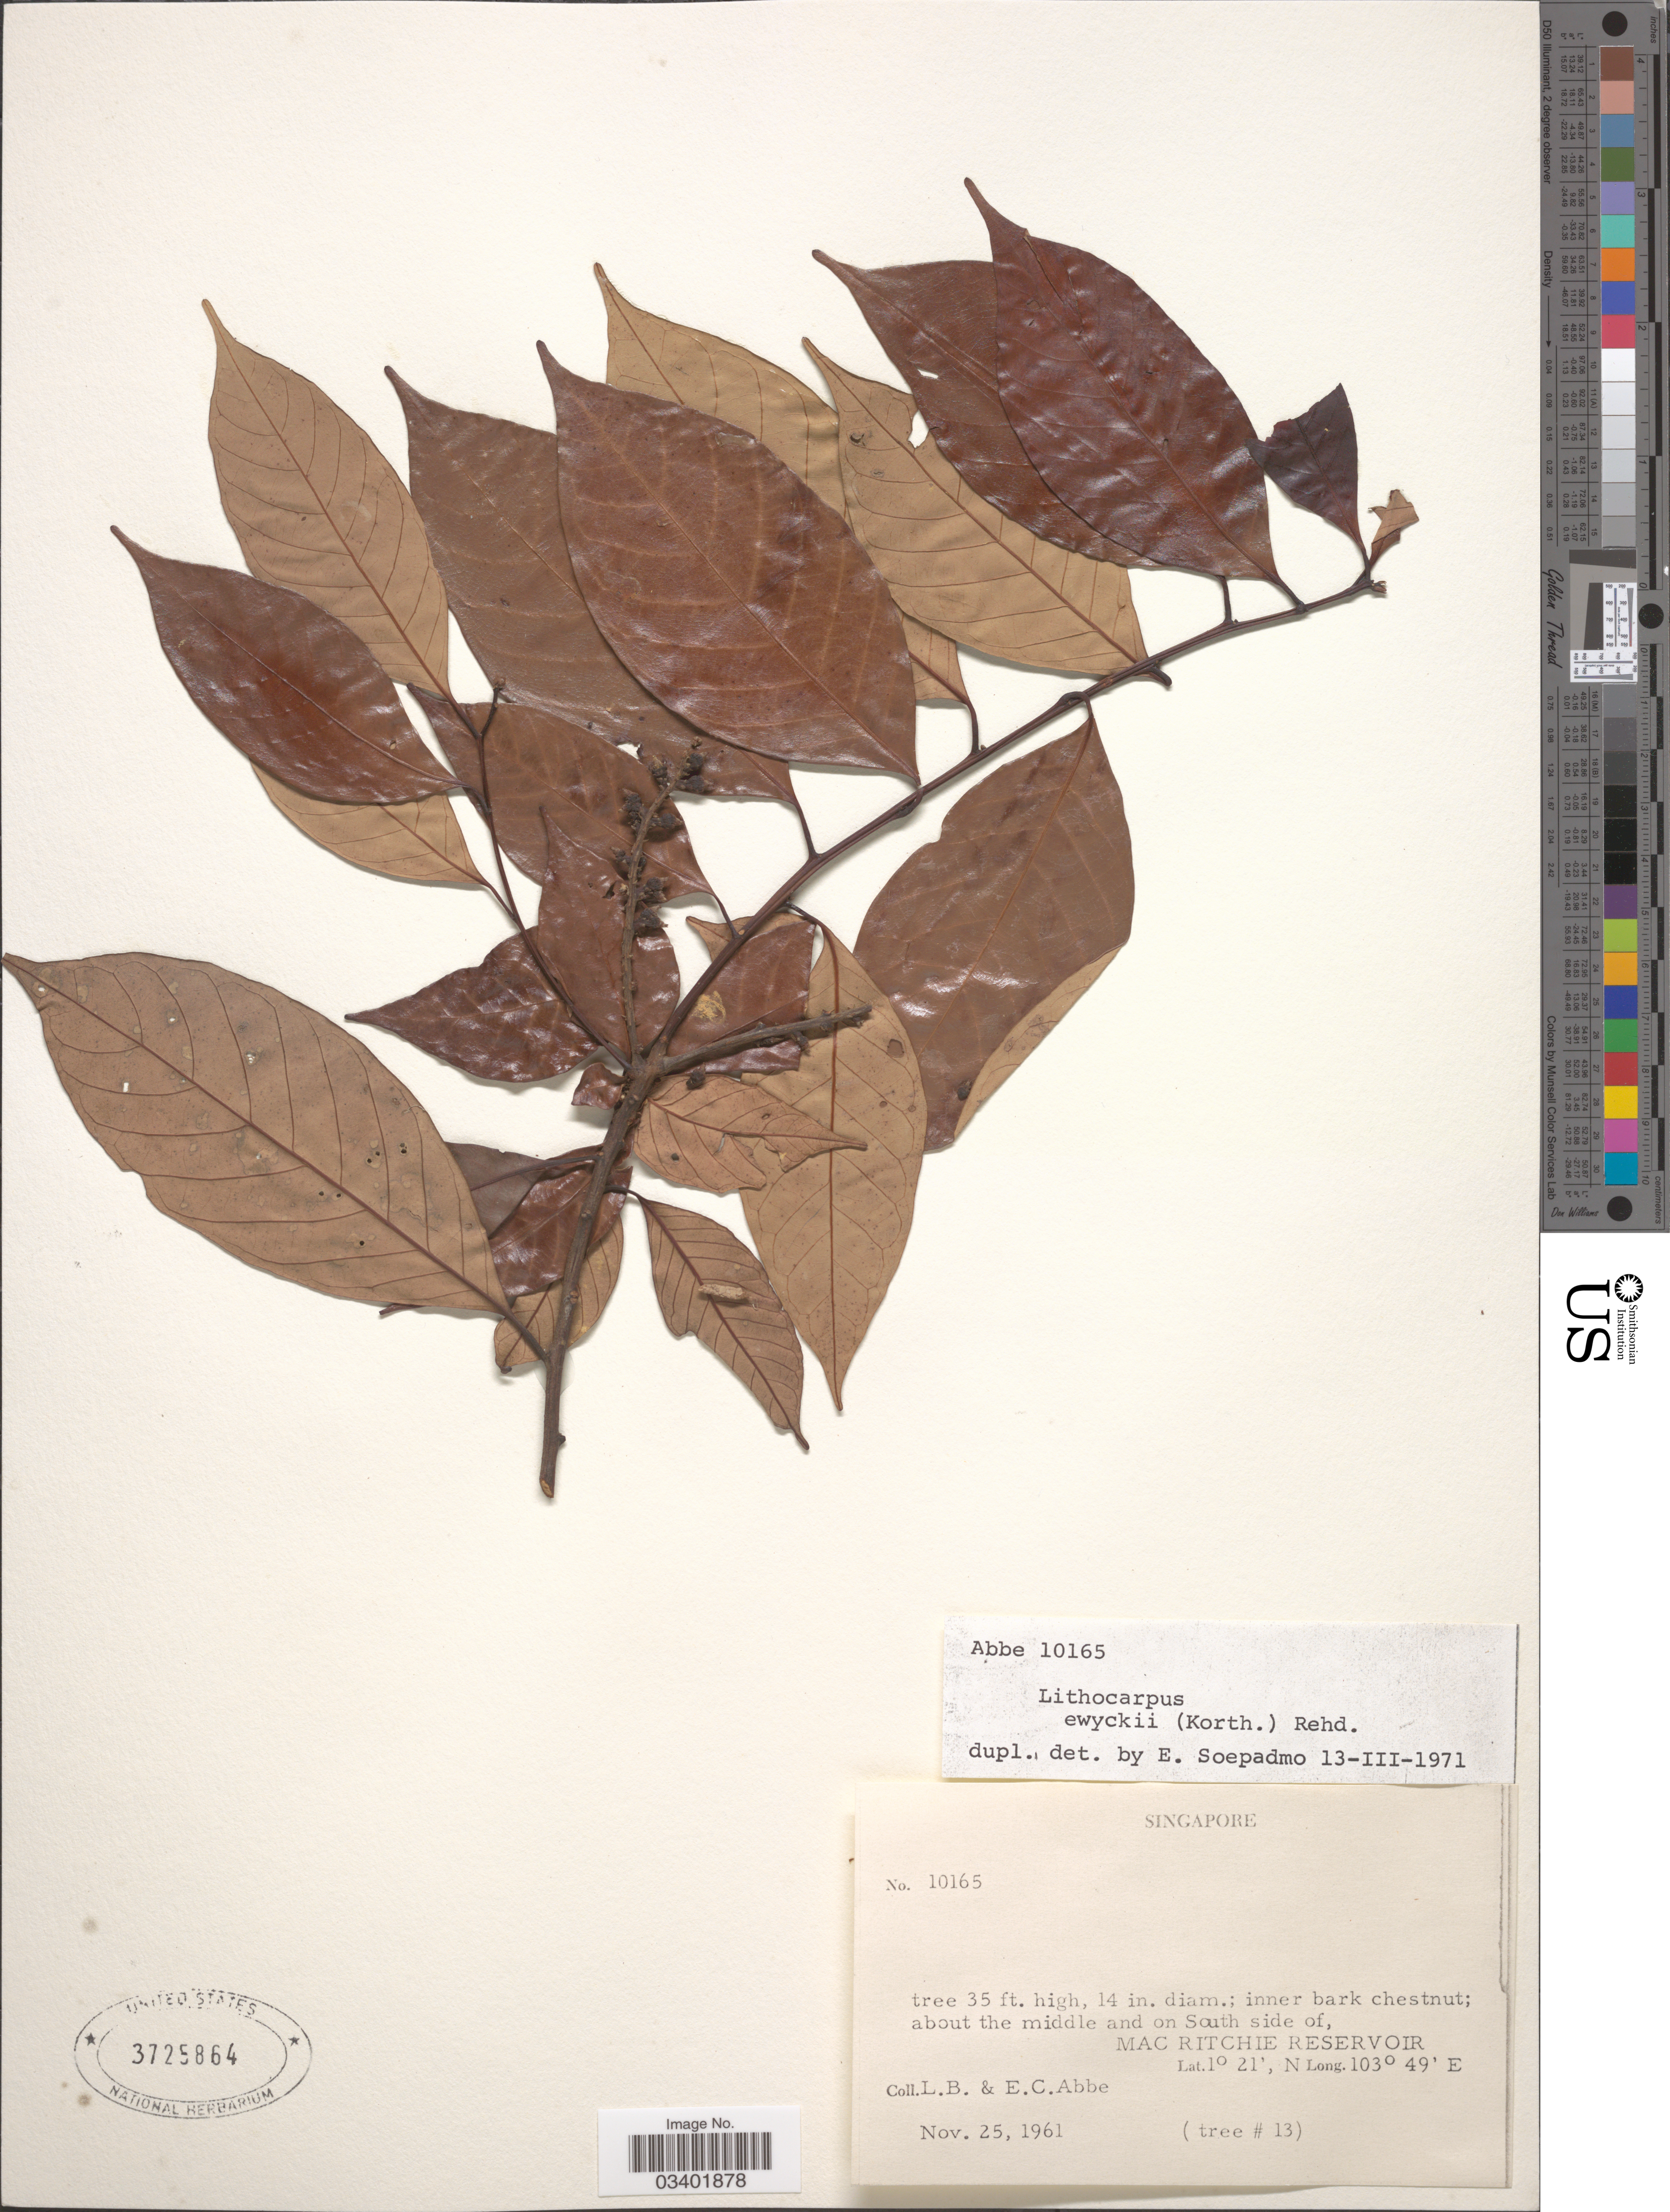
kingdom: Plantae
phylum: Tracheophyta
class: Magnoliopsida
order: Fagales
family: Fagaceae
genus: Lithocarpus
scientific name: Lithocarpus ewyckii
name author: (Korth.) Rehder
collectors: L. B. Abbe & E. C. Abbe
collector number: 10165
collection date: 1961-11-25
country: Singapore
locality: About the middle and on South side of, Mac Ritchie Reservoir.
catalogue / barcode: US 3725864